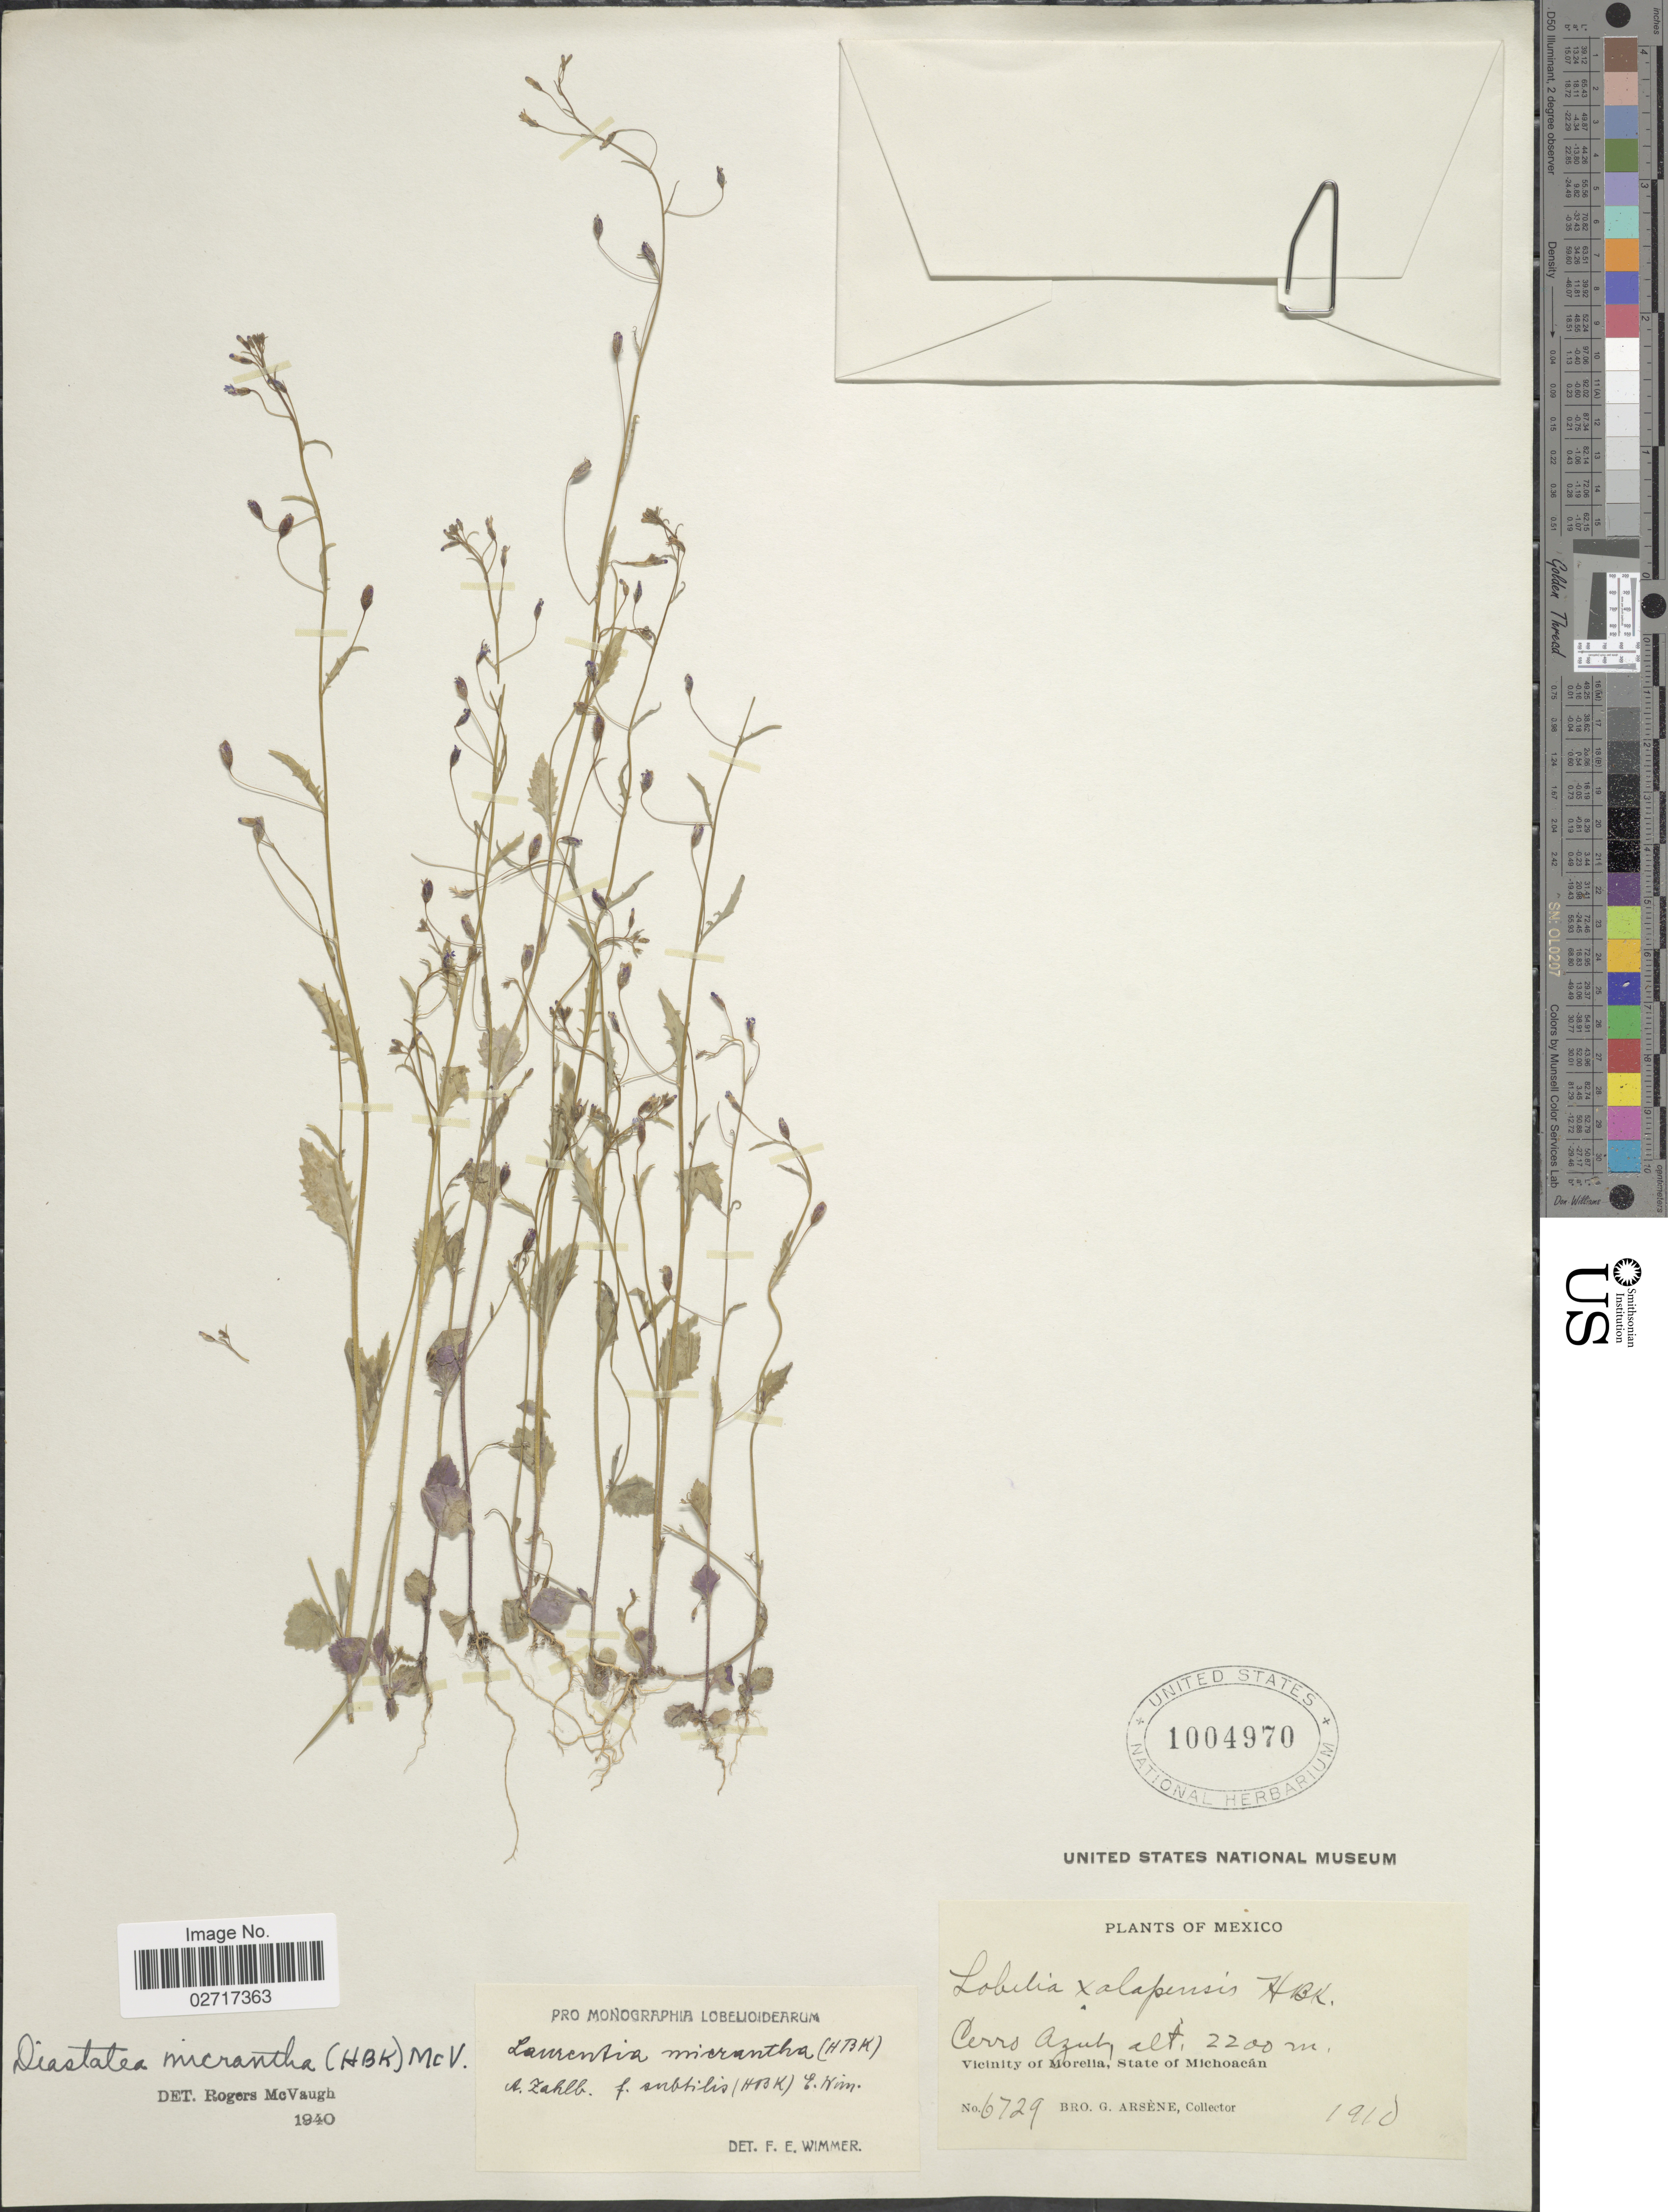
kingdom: Plantae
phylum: Tracheophyta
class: Magnoliopsida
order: Asterales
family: Campanulaceae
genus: Diastatea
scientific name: Diastatea micrantha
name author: (Kunth) McVaugh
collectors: Bro. G. Arsène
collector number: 6729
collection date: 1910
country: Mexico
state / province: Michoacán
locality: Cerro Azul, Vicinity of Morelia.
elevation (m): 2200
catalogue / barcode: US 1004970